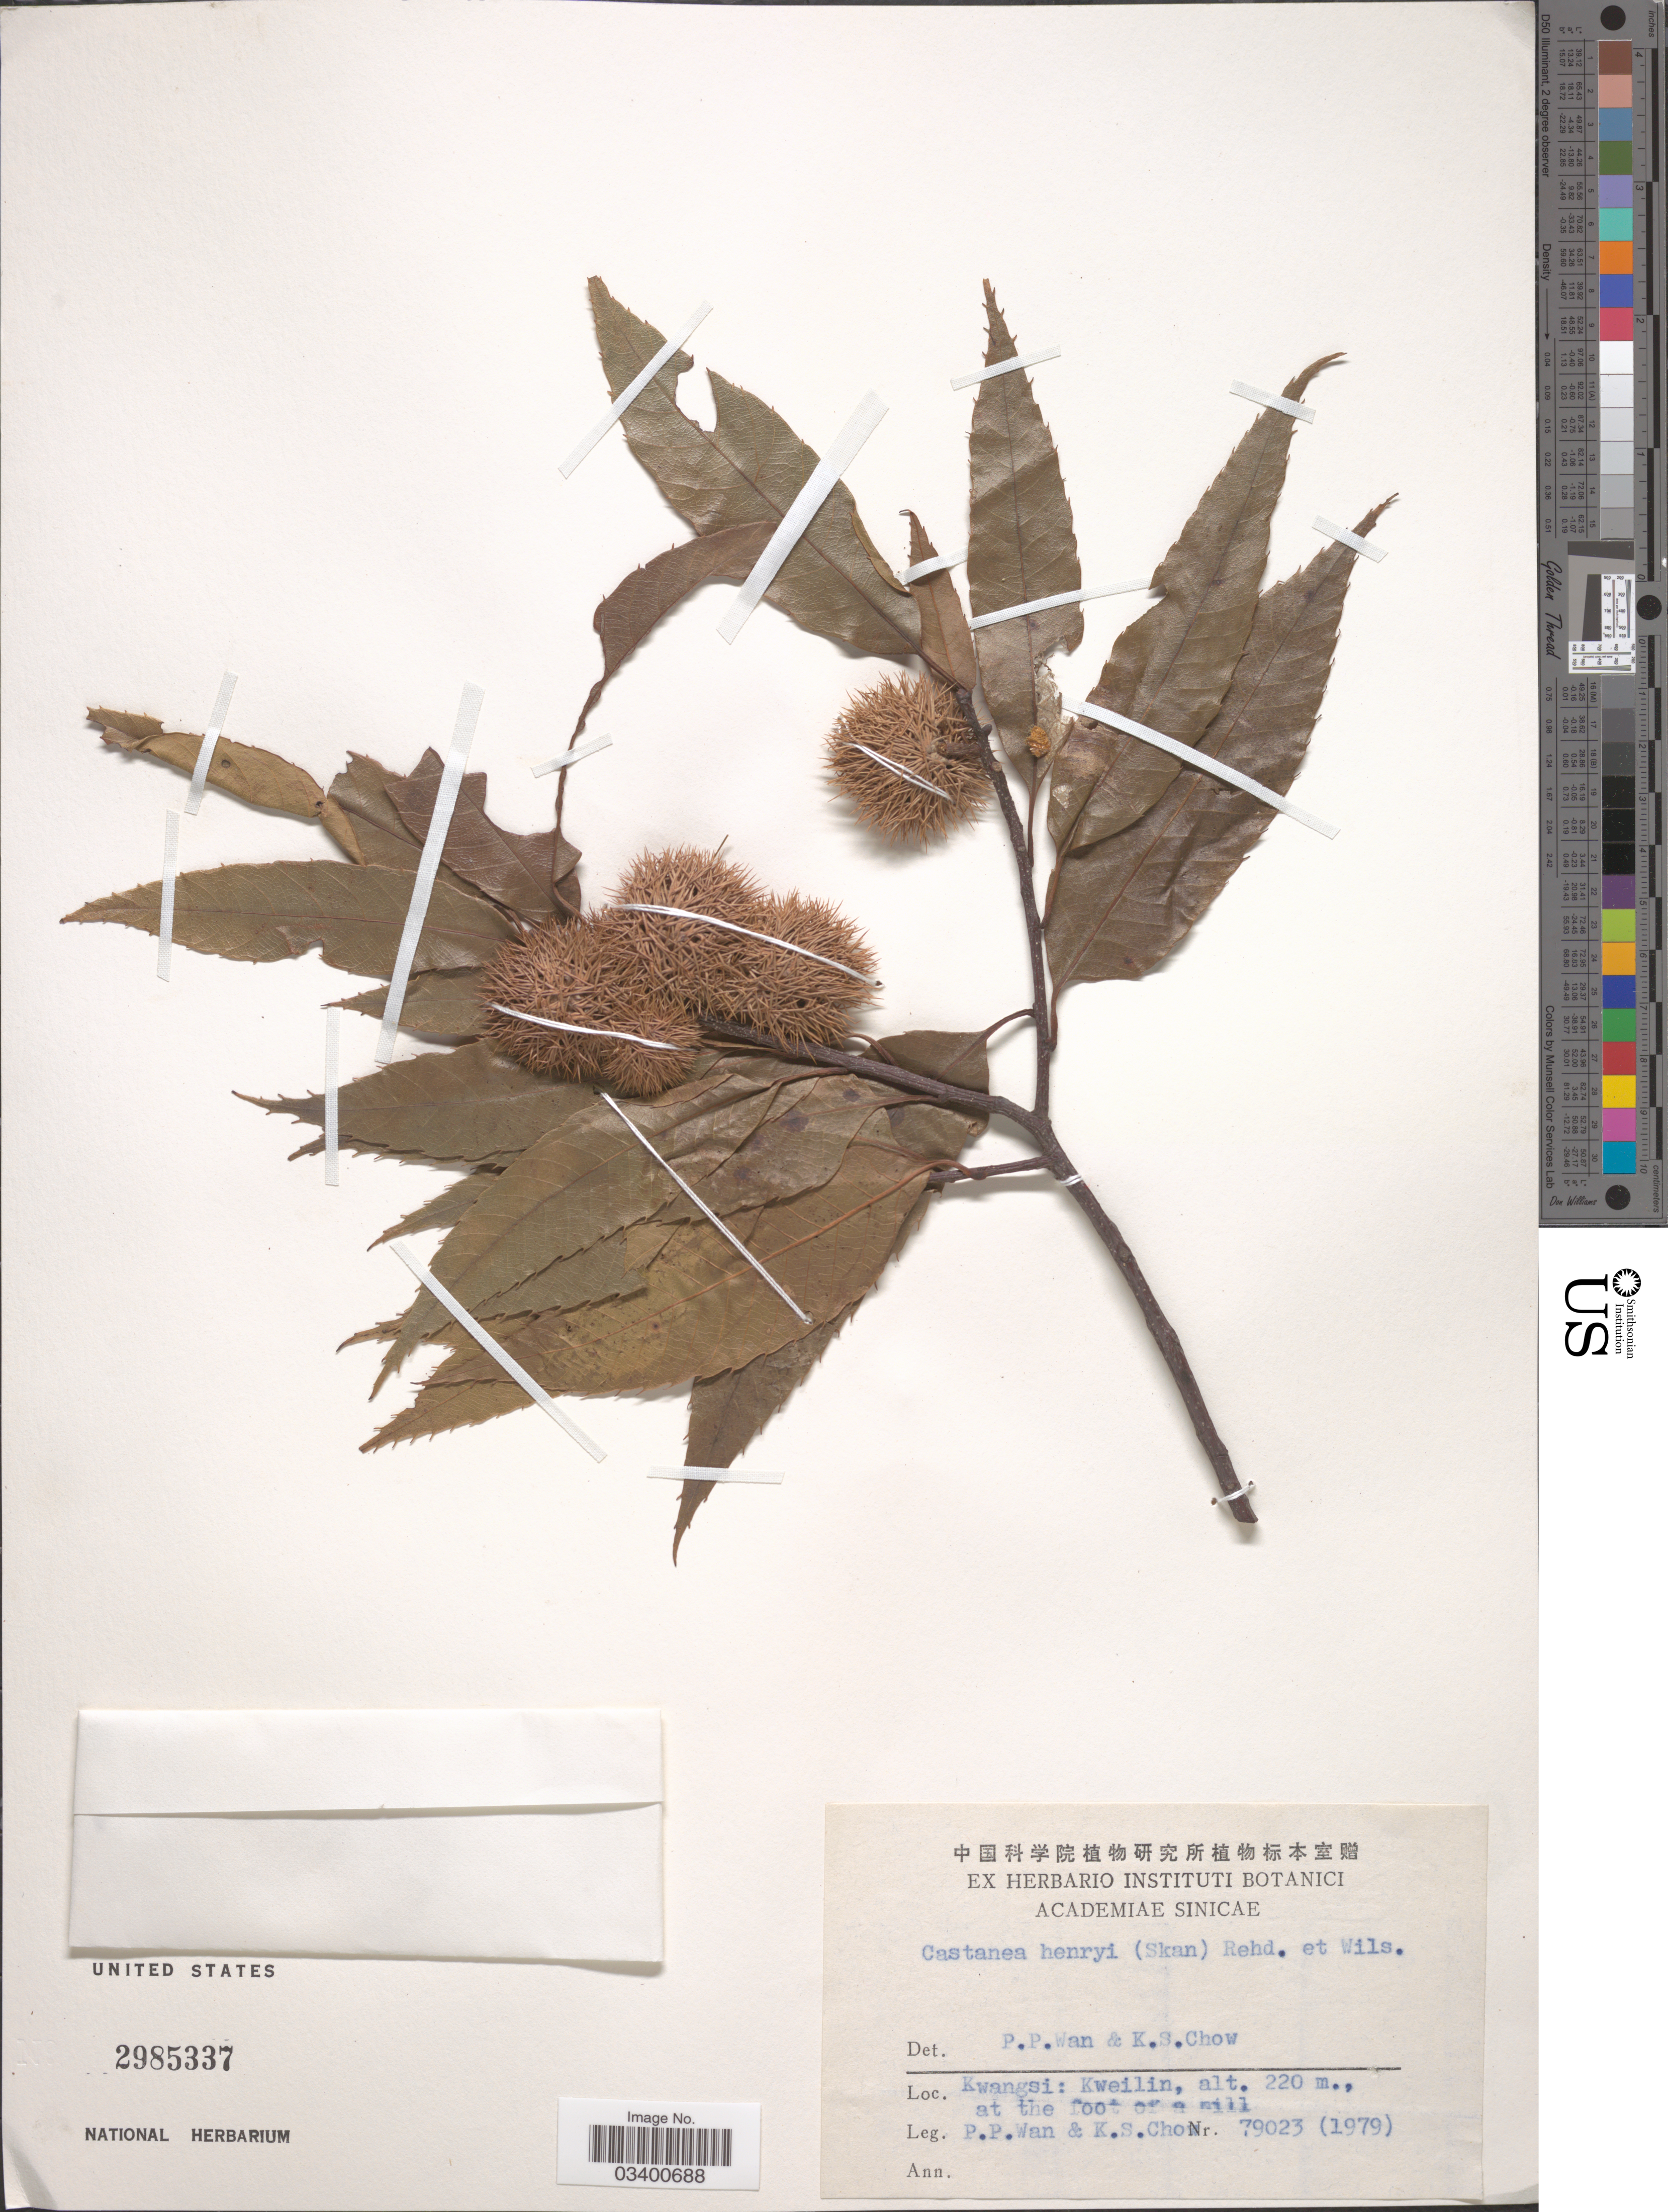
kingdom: Plantae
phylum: Tracheophyta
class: Magnoliopsida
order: Fagales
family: Fagaceae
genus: Castanea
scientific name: Castanea henryi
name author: (Skan) Rehder & E.H. Wilson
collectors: P. Wan & K. S. Chow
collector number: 79023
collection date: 1979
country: China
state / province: Guangxi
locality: Kwangsi: Kweilin.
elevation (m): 220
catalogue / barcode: US 2985337